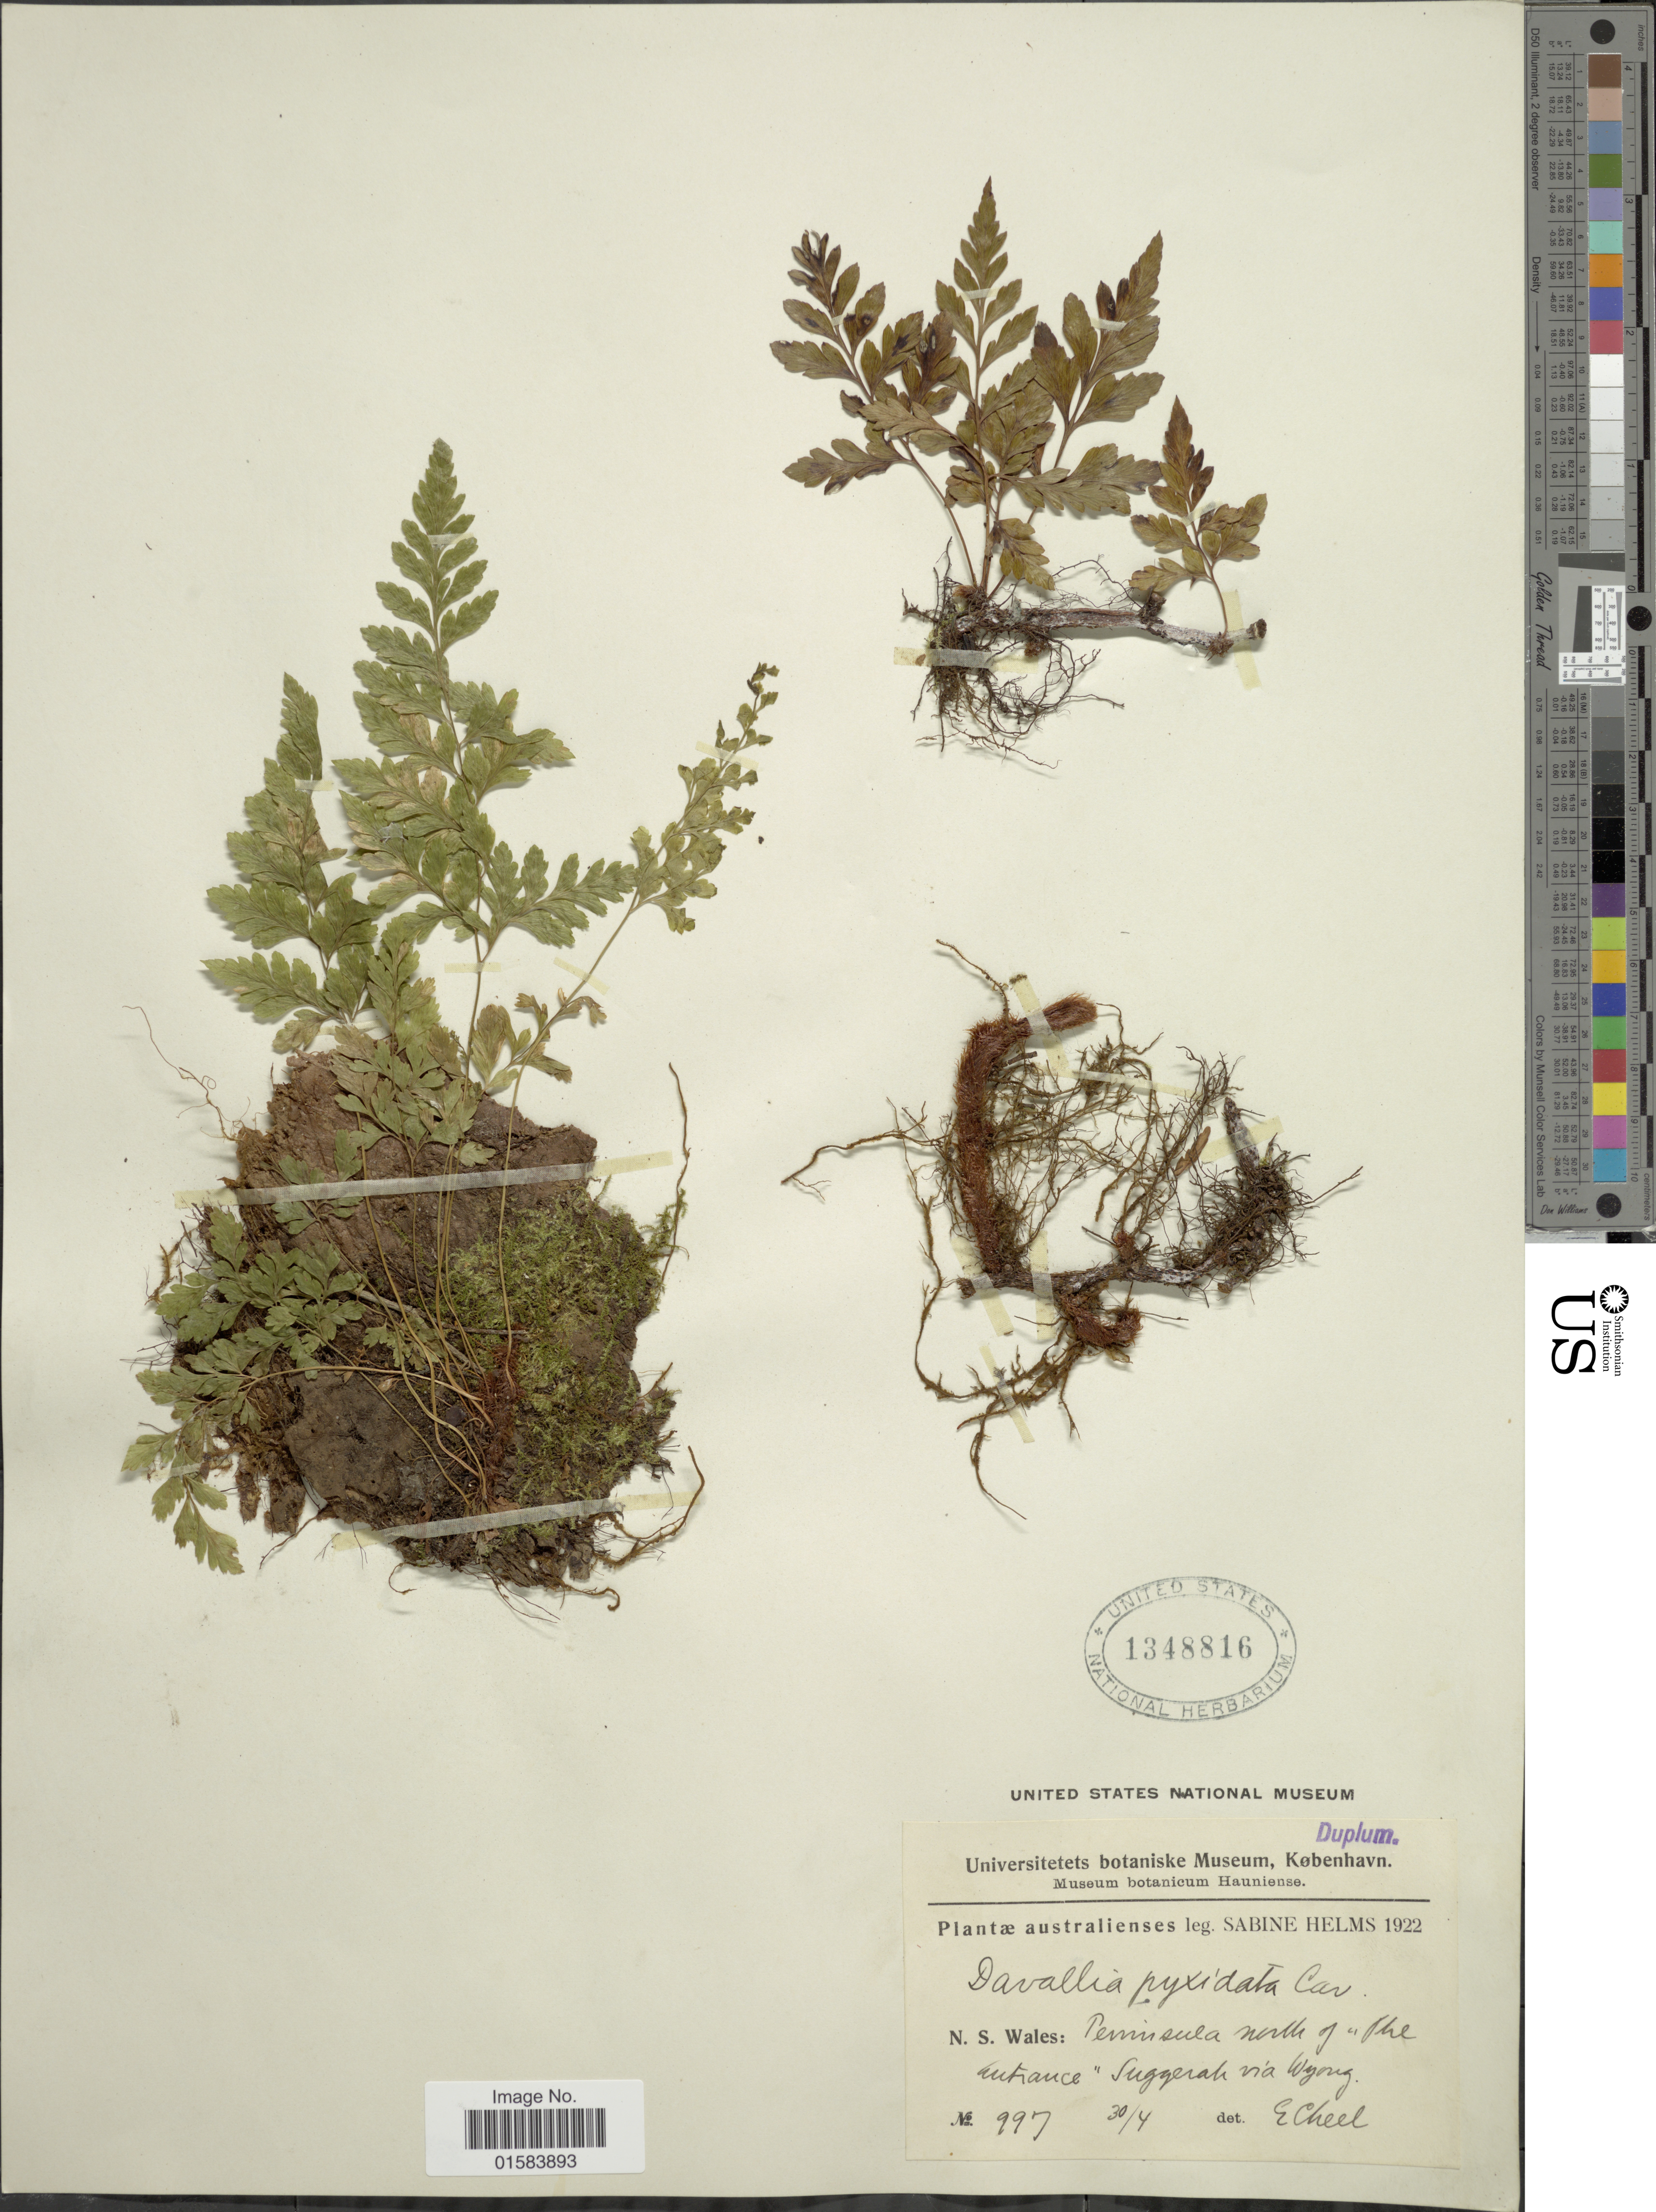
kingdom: Plantae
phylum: Tracheophyta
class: Polypodiopsida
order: Polypodiales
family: Davalliaceae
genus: Davallia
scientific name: Davallia solida var. pyxidata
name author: (Cav.) Noot.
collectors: S. Helms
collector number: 997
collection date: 1922-04-30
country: Australia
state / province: New South Wales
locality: Peninsula north of 'the entrance' Suggerah via Wyong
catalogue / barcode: US 1348816